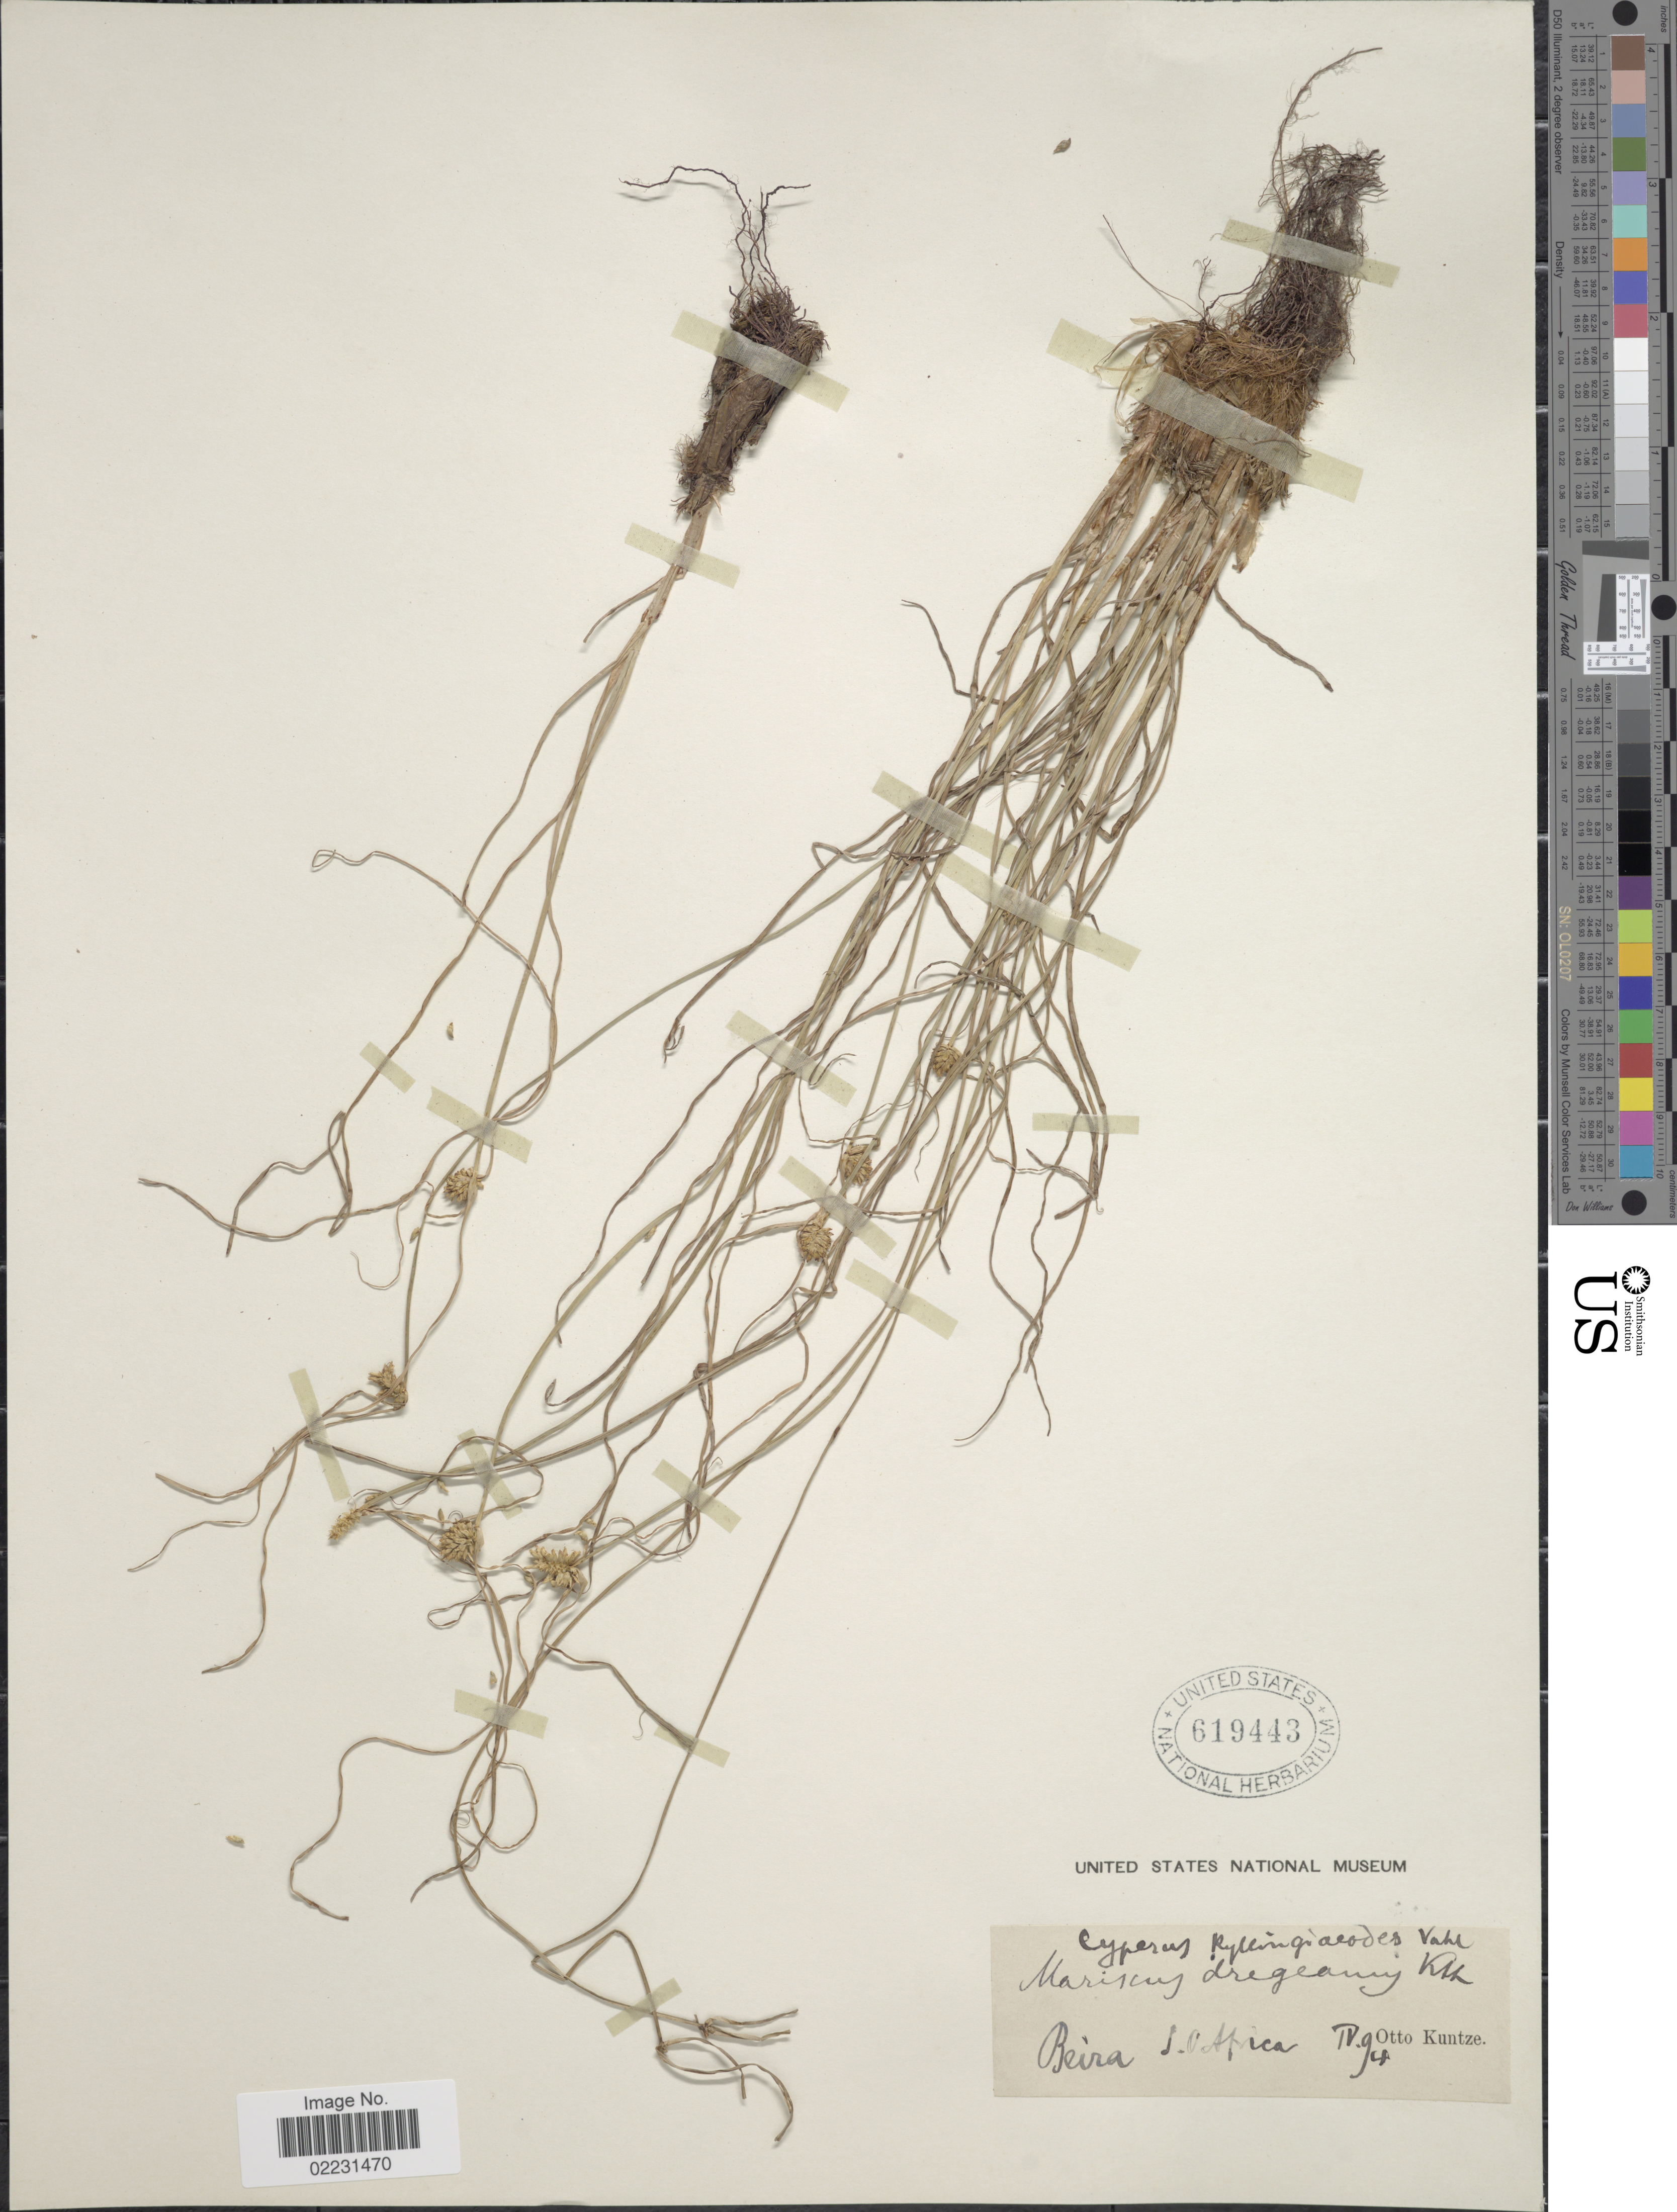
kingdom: Plantae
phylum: Tracheophyta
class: Liliopsida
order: Poales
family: Cyperaceae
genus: Cyperus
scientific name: Cyperus dubius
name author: Rottb.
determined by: Strong, Mark T., (BOT), Smithsonian Institution - National Museum of Natural History (UNITED STATES)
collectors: C.E.O. Kuntze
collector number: s.n .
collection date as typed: Transcribed d/m/y: /4/94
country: Mozambique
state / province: Sofala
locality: Beira, S.O. Africa.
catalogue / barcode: US 619443